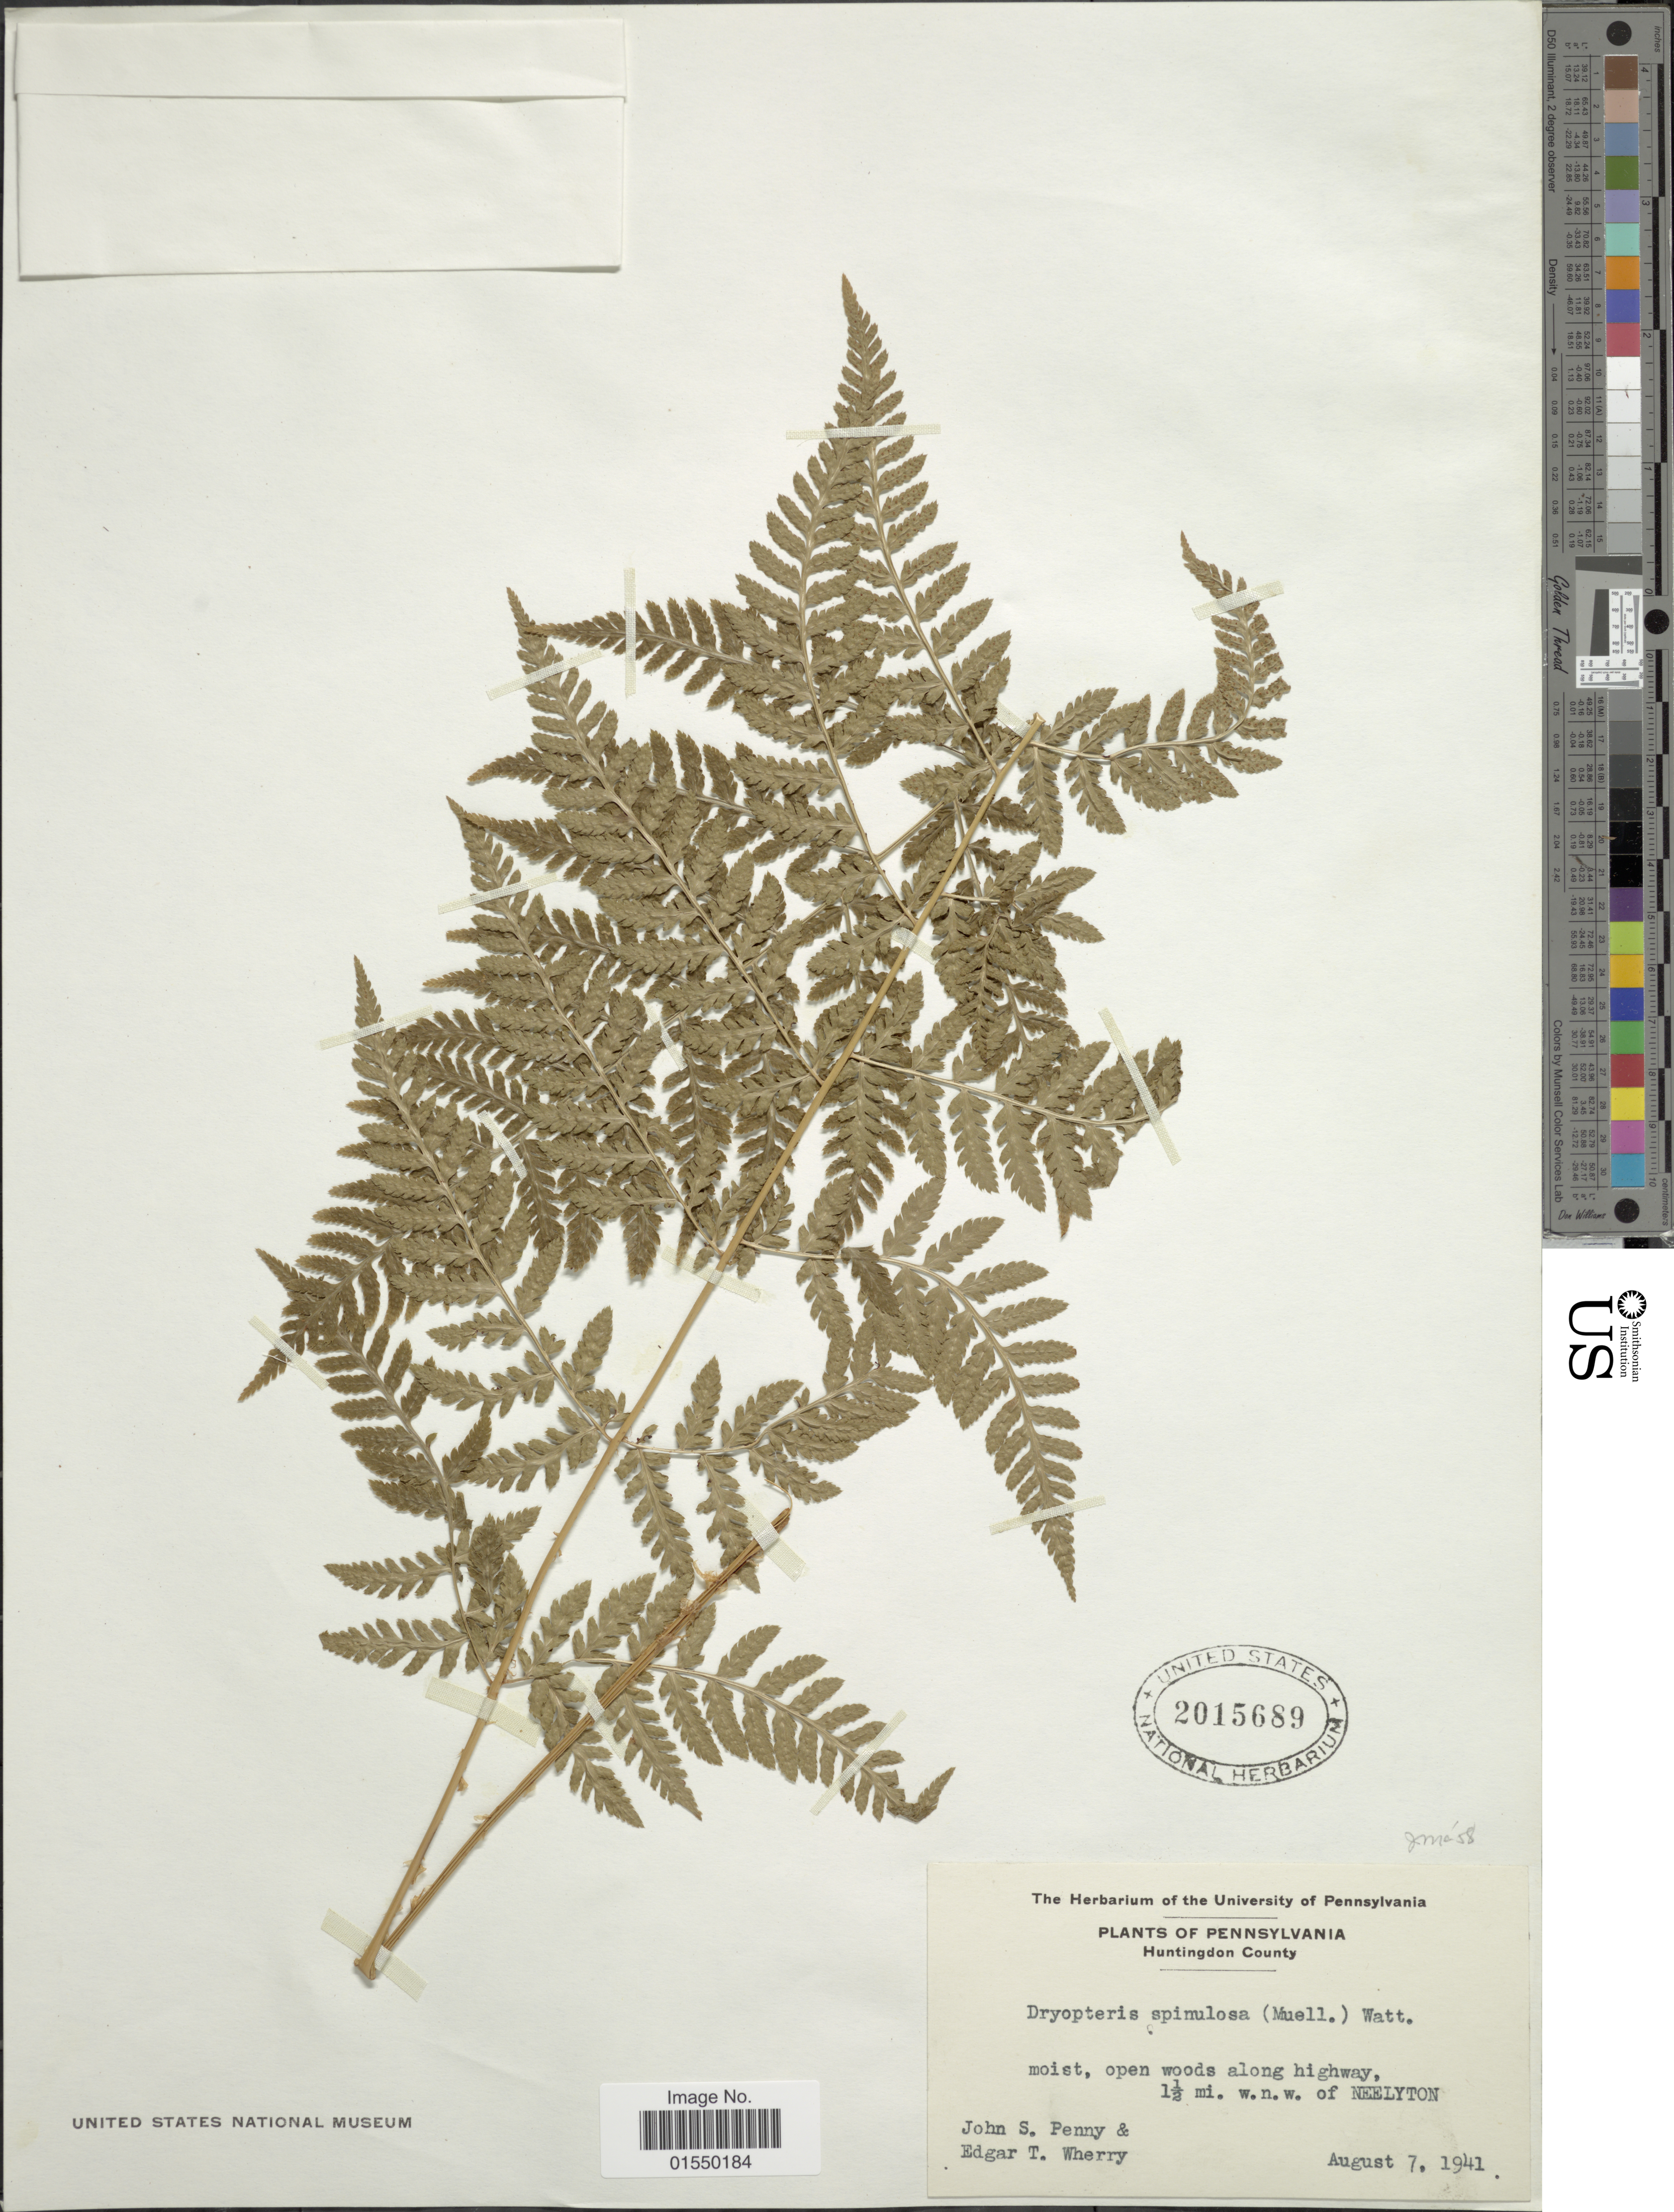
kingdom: Plantae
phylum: Tracheophyta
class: Polypodiopsida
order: Polypodiales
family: Dryopteridaceae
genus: Dryopteris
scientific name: Dryopteris carthusiana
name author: (Villars) H.P. Fuchs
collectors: J. Penny & E. T. Wherry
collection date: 1941-08-07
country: United States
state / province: Pennsylvania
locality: Huntingdon County, 1 1/2 mi. w.n.w. of Neelyton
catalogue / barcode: US 2015689